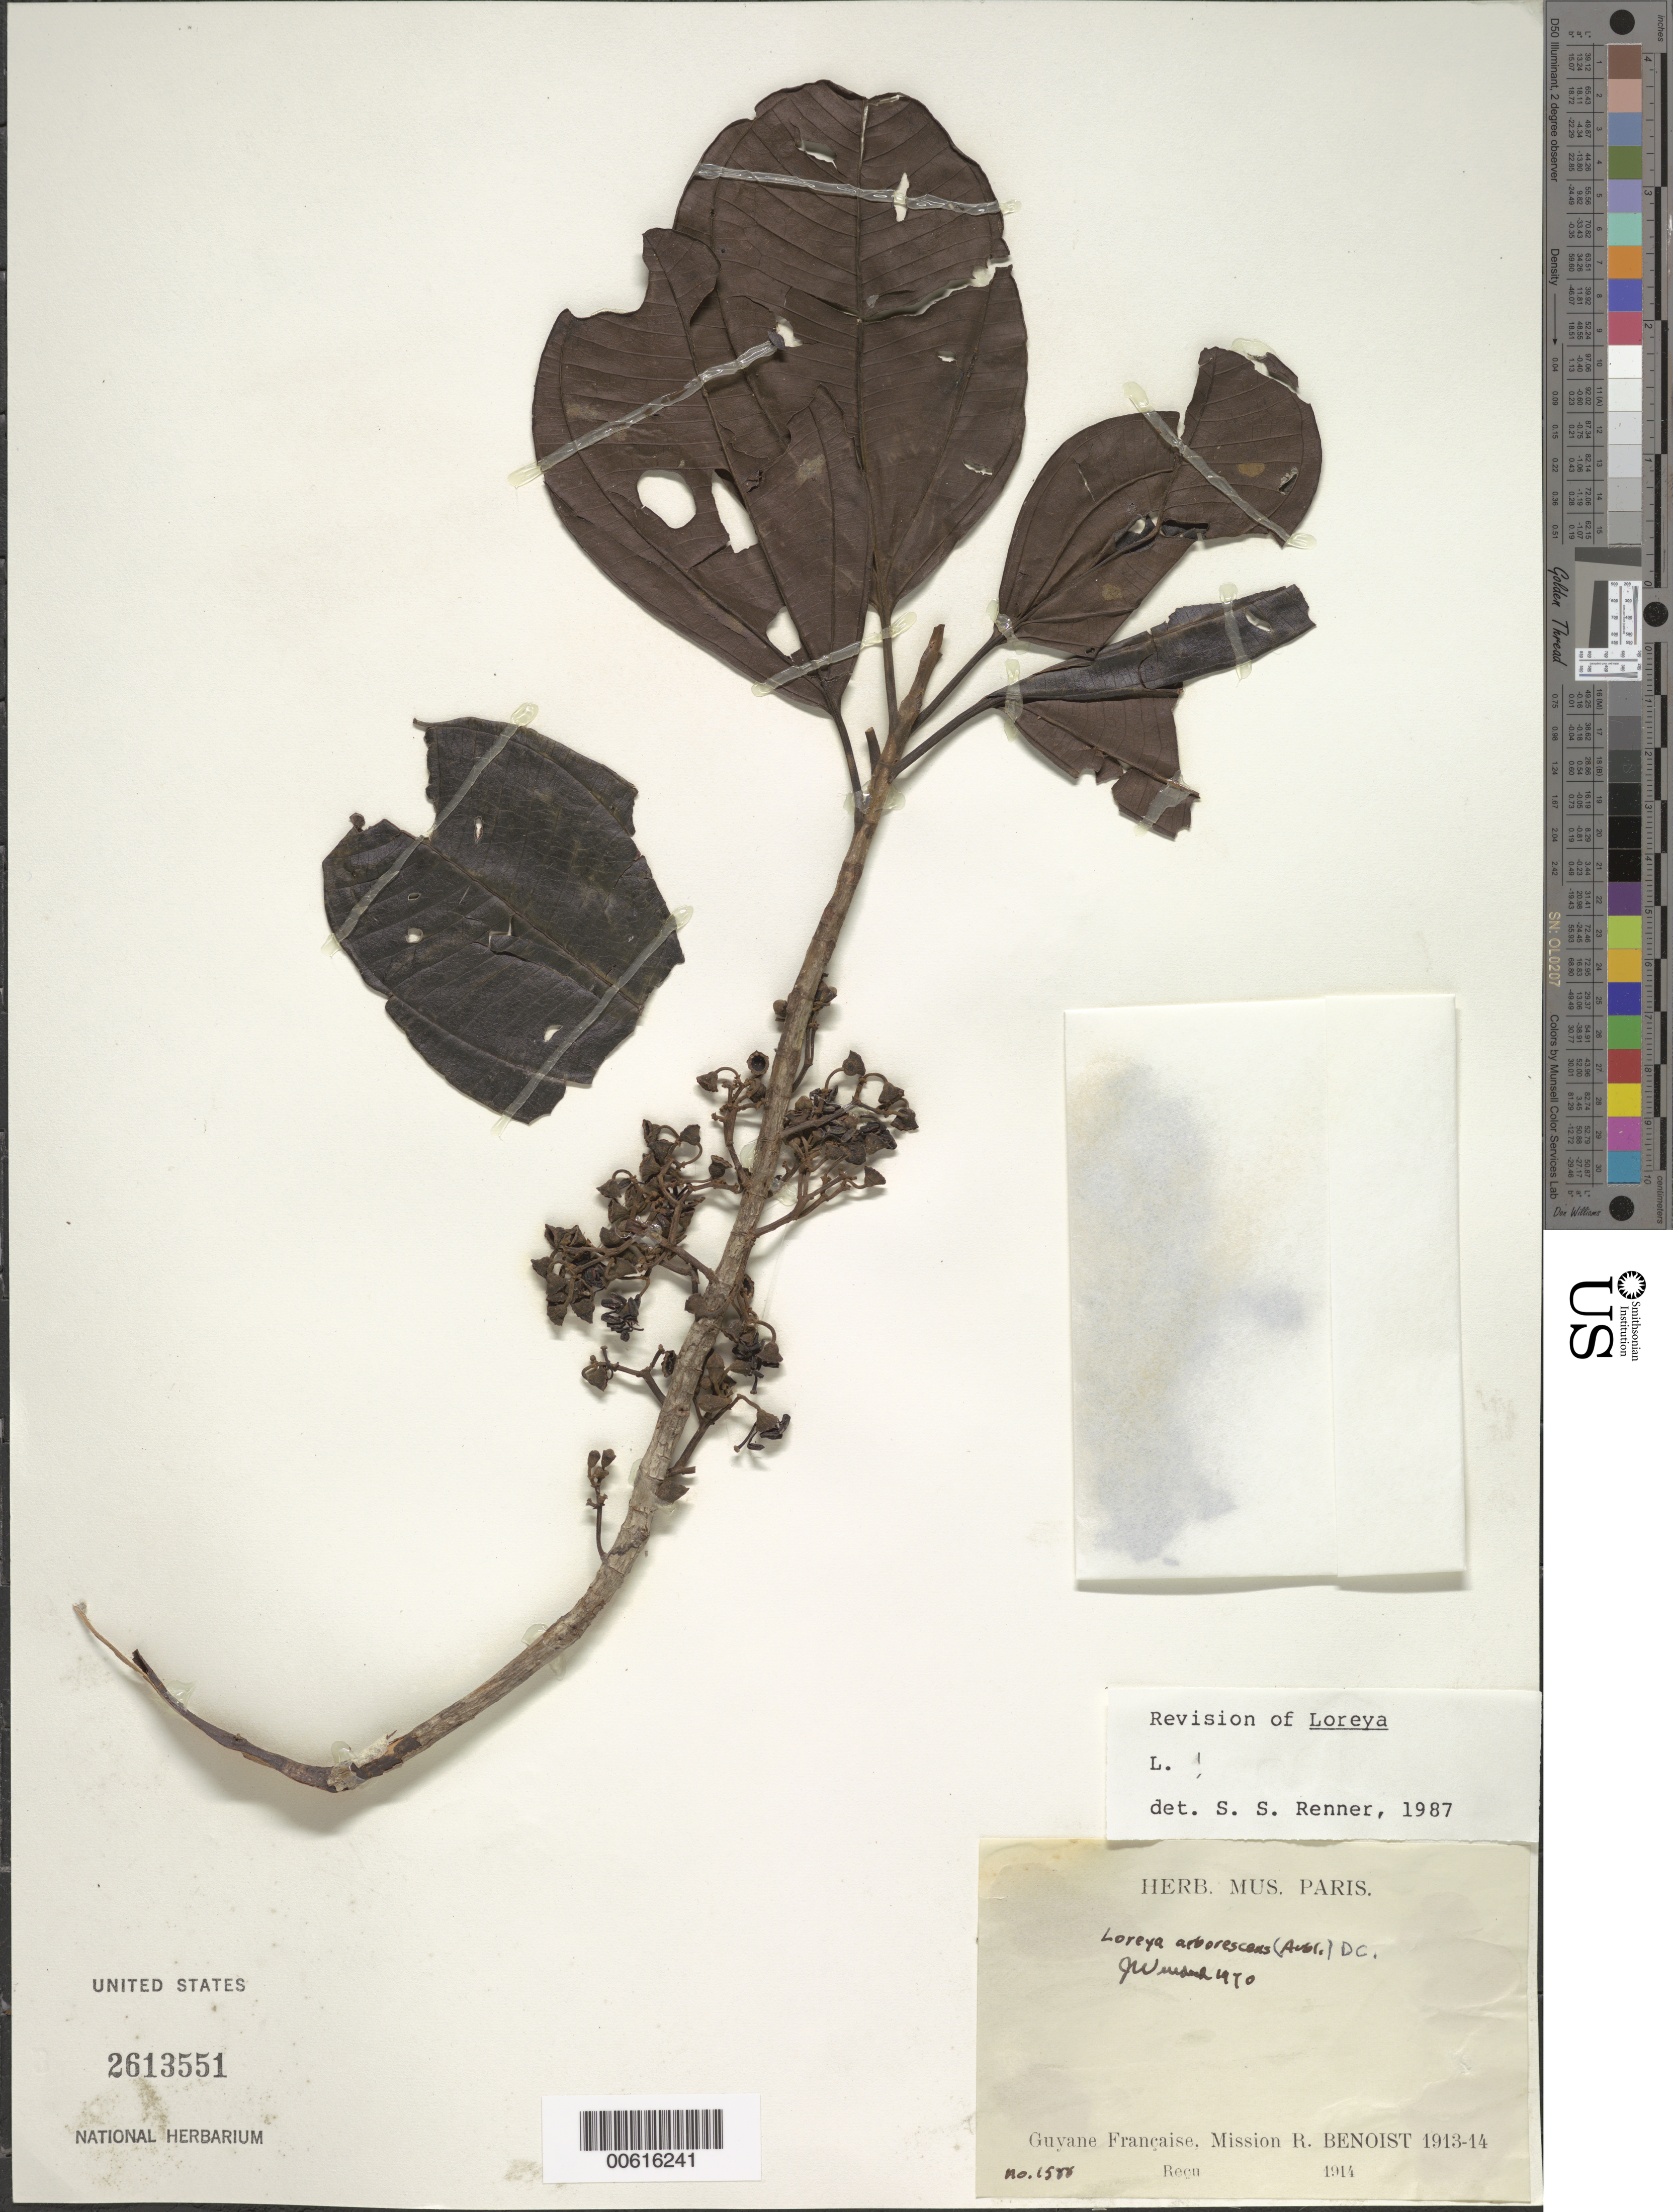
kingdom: Plantae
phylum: Tracheophyta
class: Magnoliopsida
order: Myrtales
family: Melastomataceae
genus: Bellucia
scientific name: Bellucia arborescens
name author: (Aubl.) Baill.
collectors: R. Benoist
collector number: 1588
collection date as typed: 1913 to 1914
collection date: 1913/1914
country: French Guiana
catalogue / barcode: US 2613551